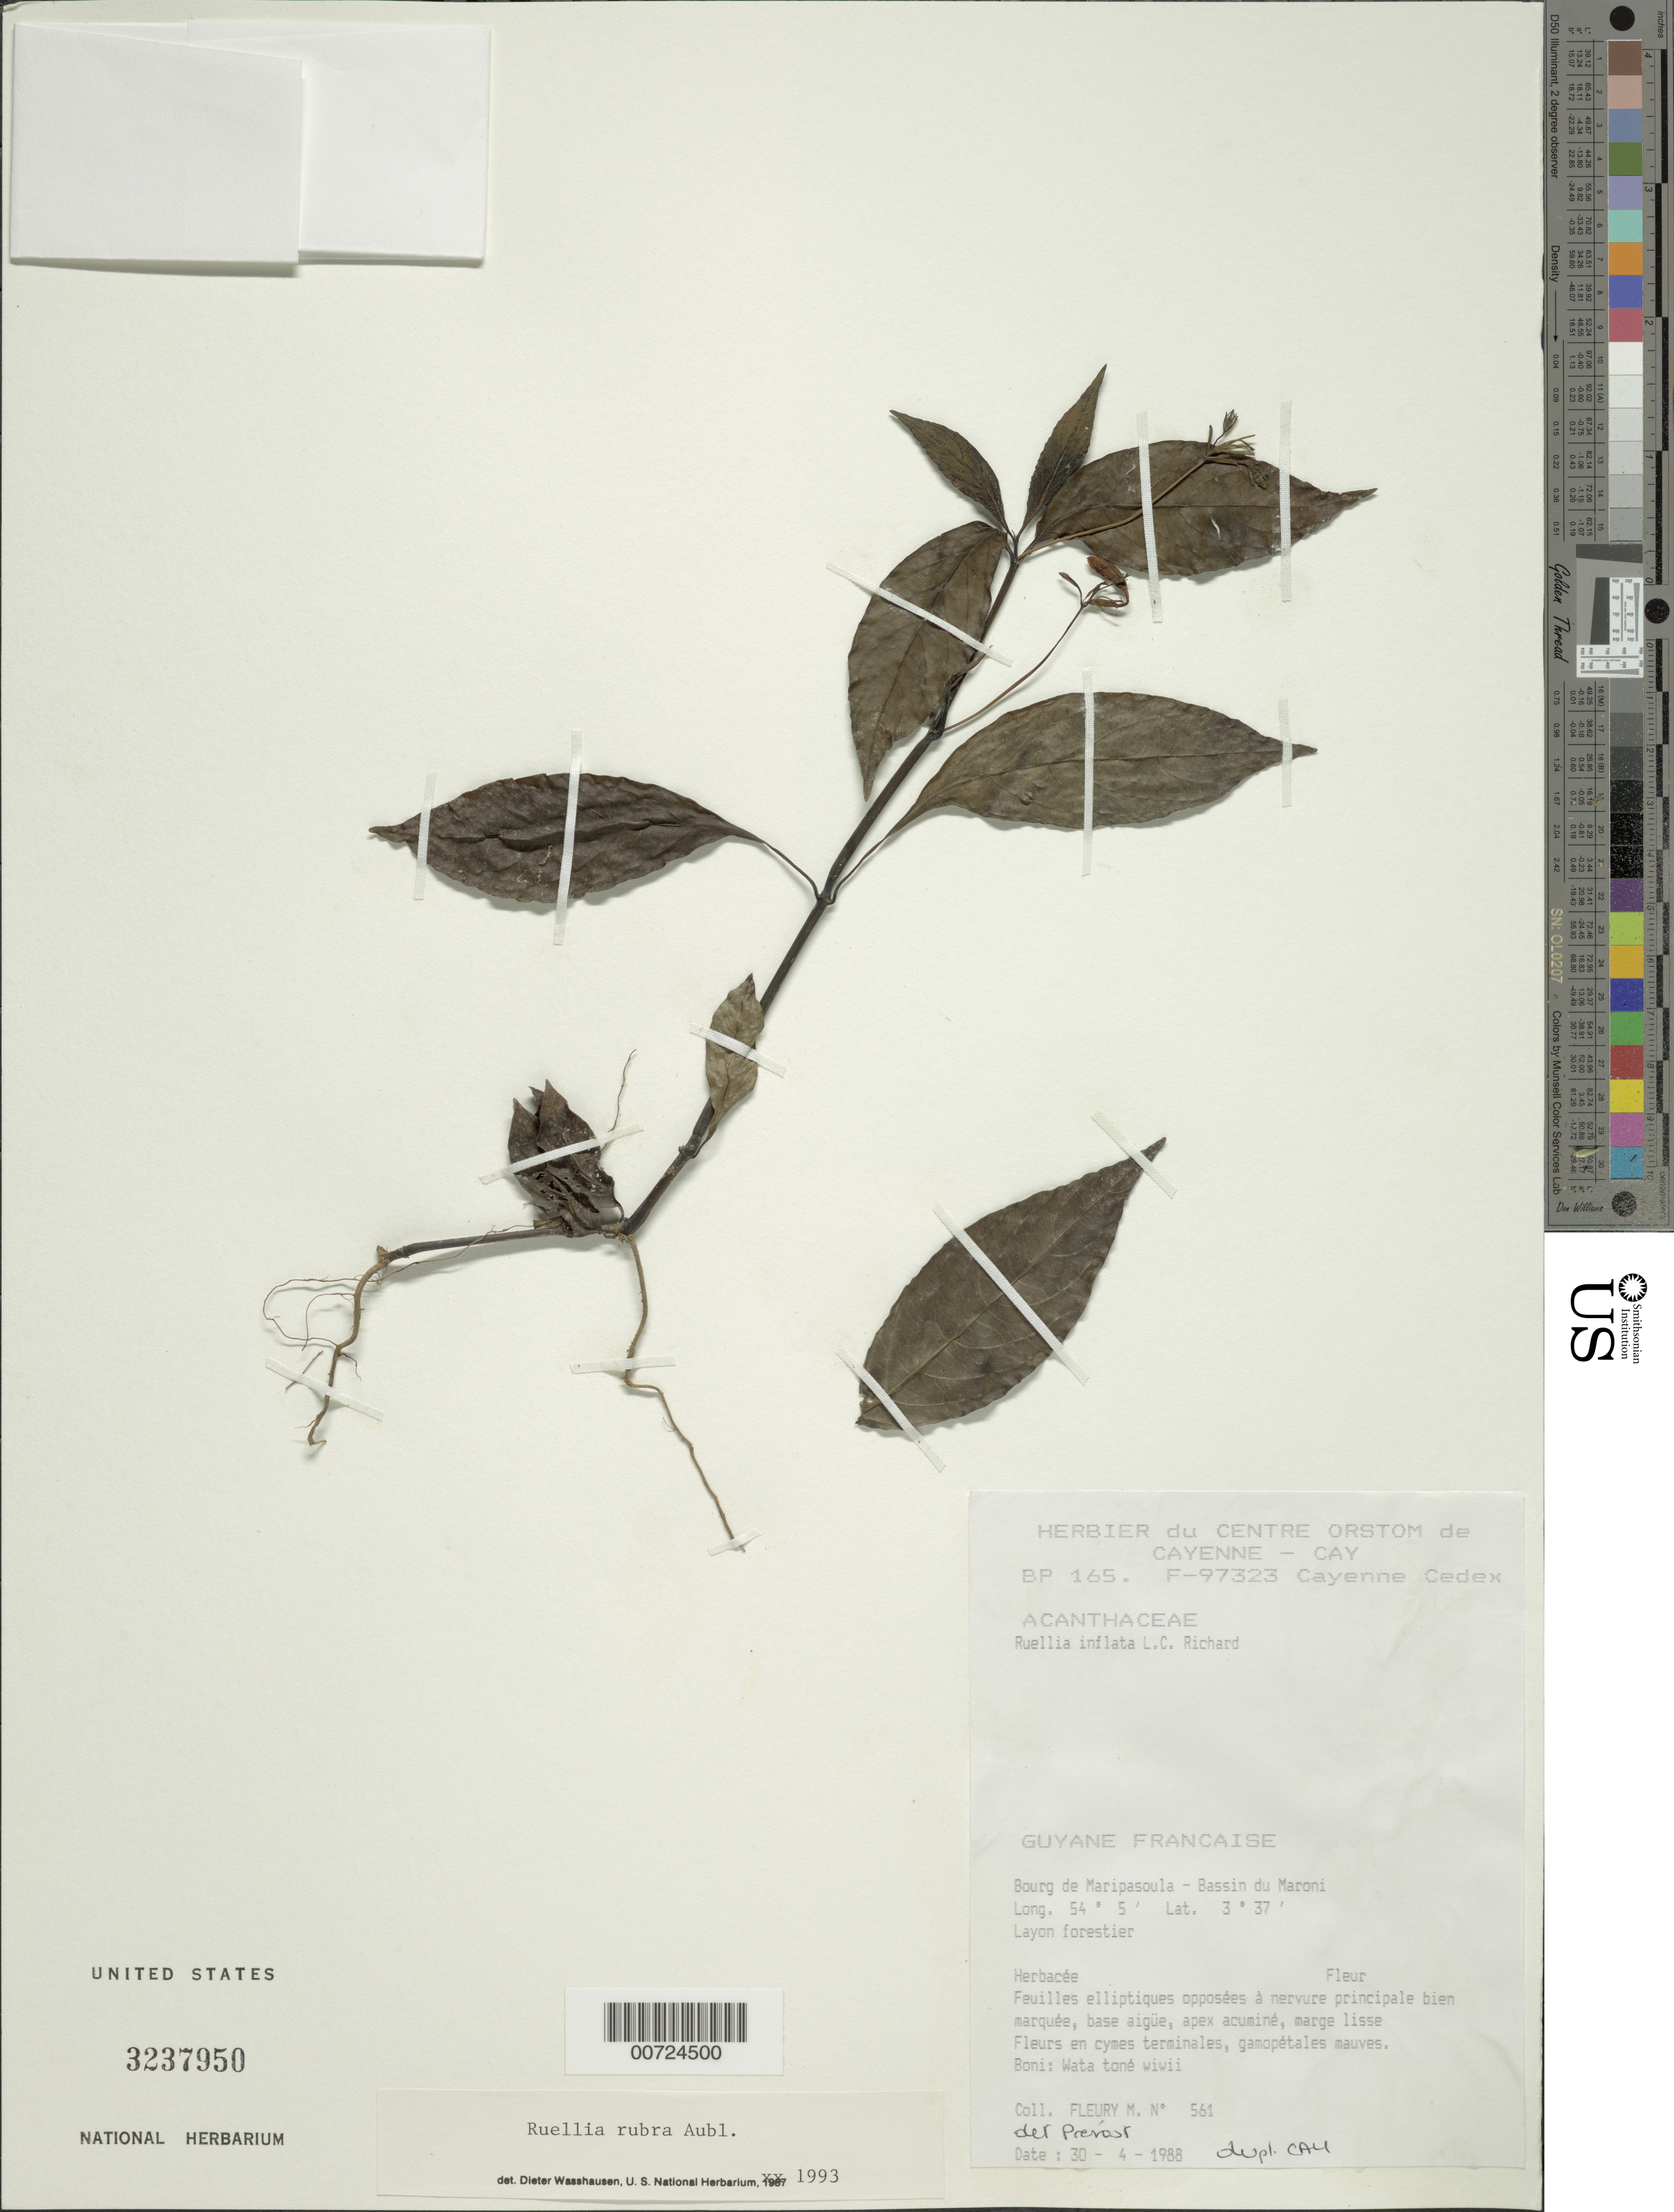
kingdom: Plantae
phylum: Tracheophyta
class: Magnoliopsida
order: Lamiales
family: Acanthaceae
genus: Ruellia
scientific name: Ruellia rubra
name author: Aubl.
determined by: Wasshausen, Dieter C., (BOT), Smithsonian Institution - National Museum of Natural History (UNITED STATES)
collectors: M. Fleury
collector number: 561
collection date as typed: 30-Apr-88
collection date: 1988-04-30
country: French Guiana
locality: Bourg de Maripasoula - Bassin du Maroni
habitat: Forest trail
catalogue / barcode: US 3237950